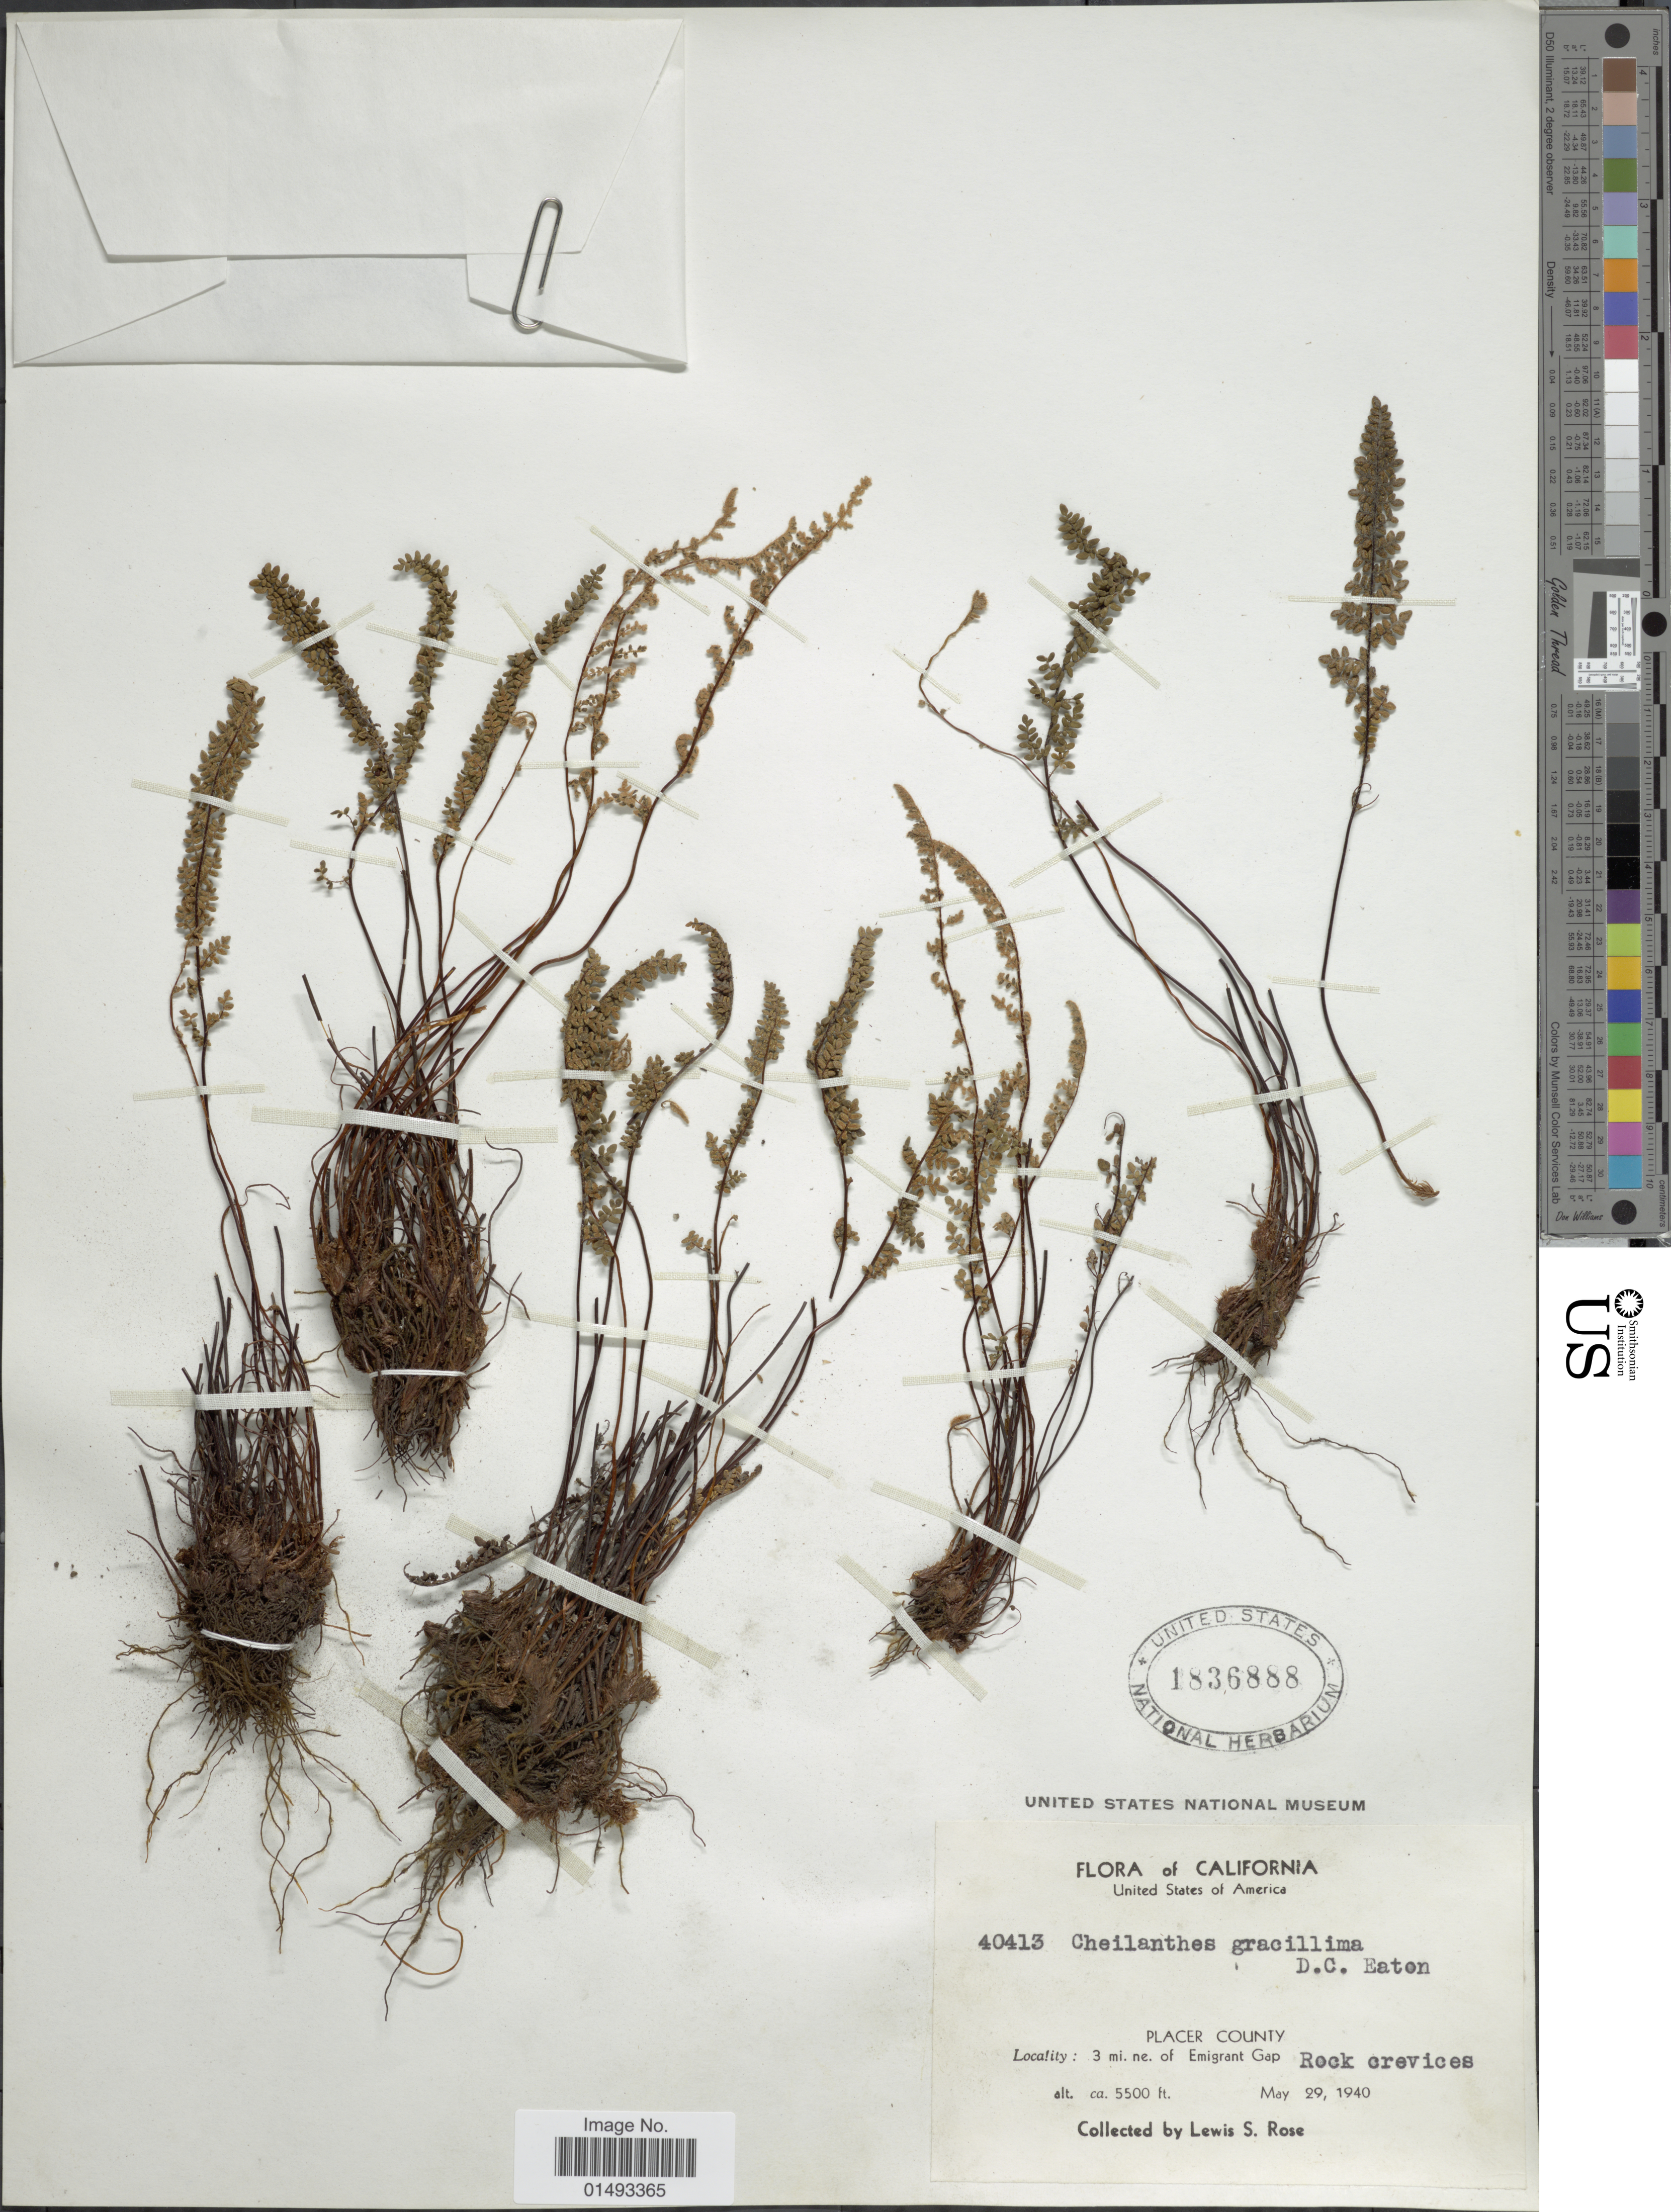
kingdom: Plantae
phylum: Tracheophyta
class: Polypodiopsida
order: Polypodiales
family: Pteridaceae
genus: Myriopteris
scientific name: Myriopteris gracillima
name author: (D.C. Eaton) J. Sm.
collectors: L. S. Rose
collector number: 40413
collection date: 1940-05-29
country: United States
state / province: California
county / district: Placer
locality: United States of America, Placer County, 3 mi. ne. of Emigrant Gap Rock crevices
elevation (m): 1676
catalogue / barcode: US 1836888